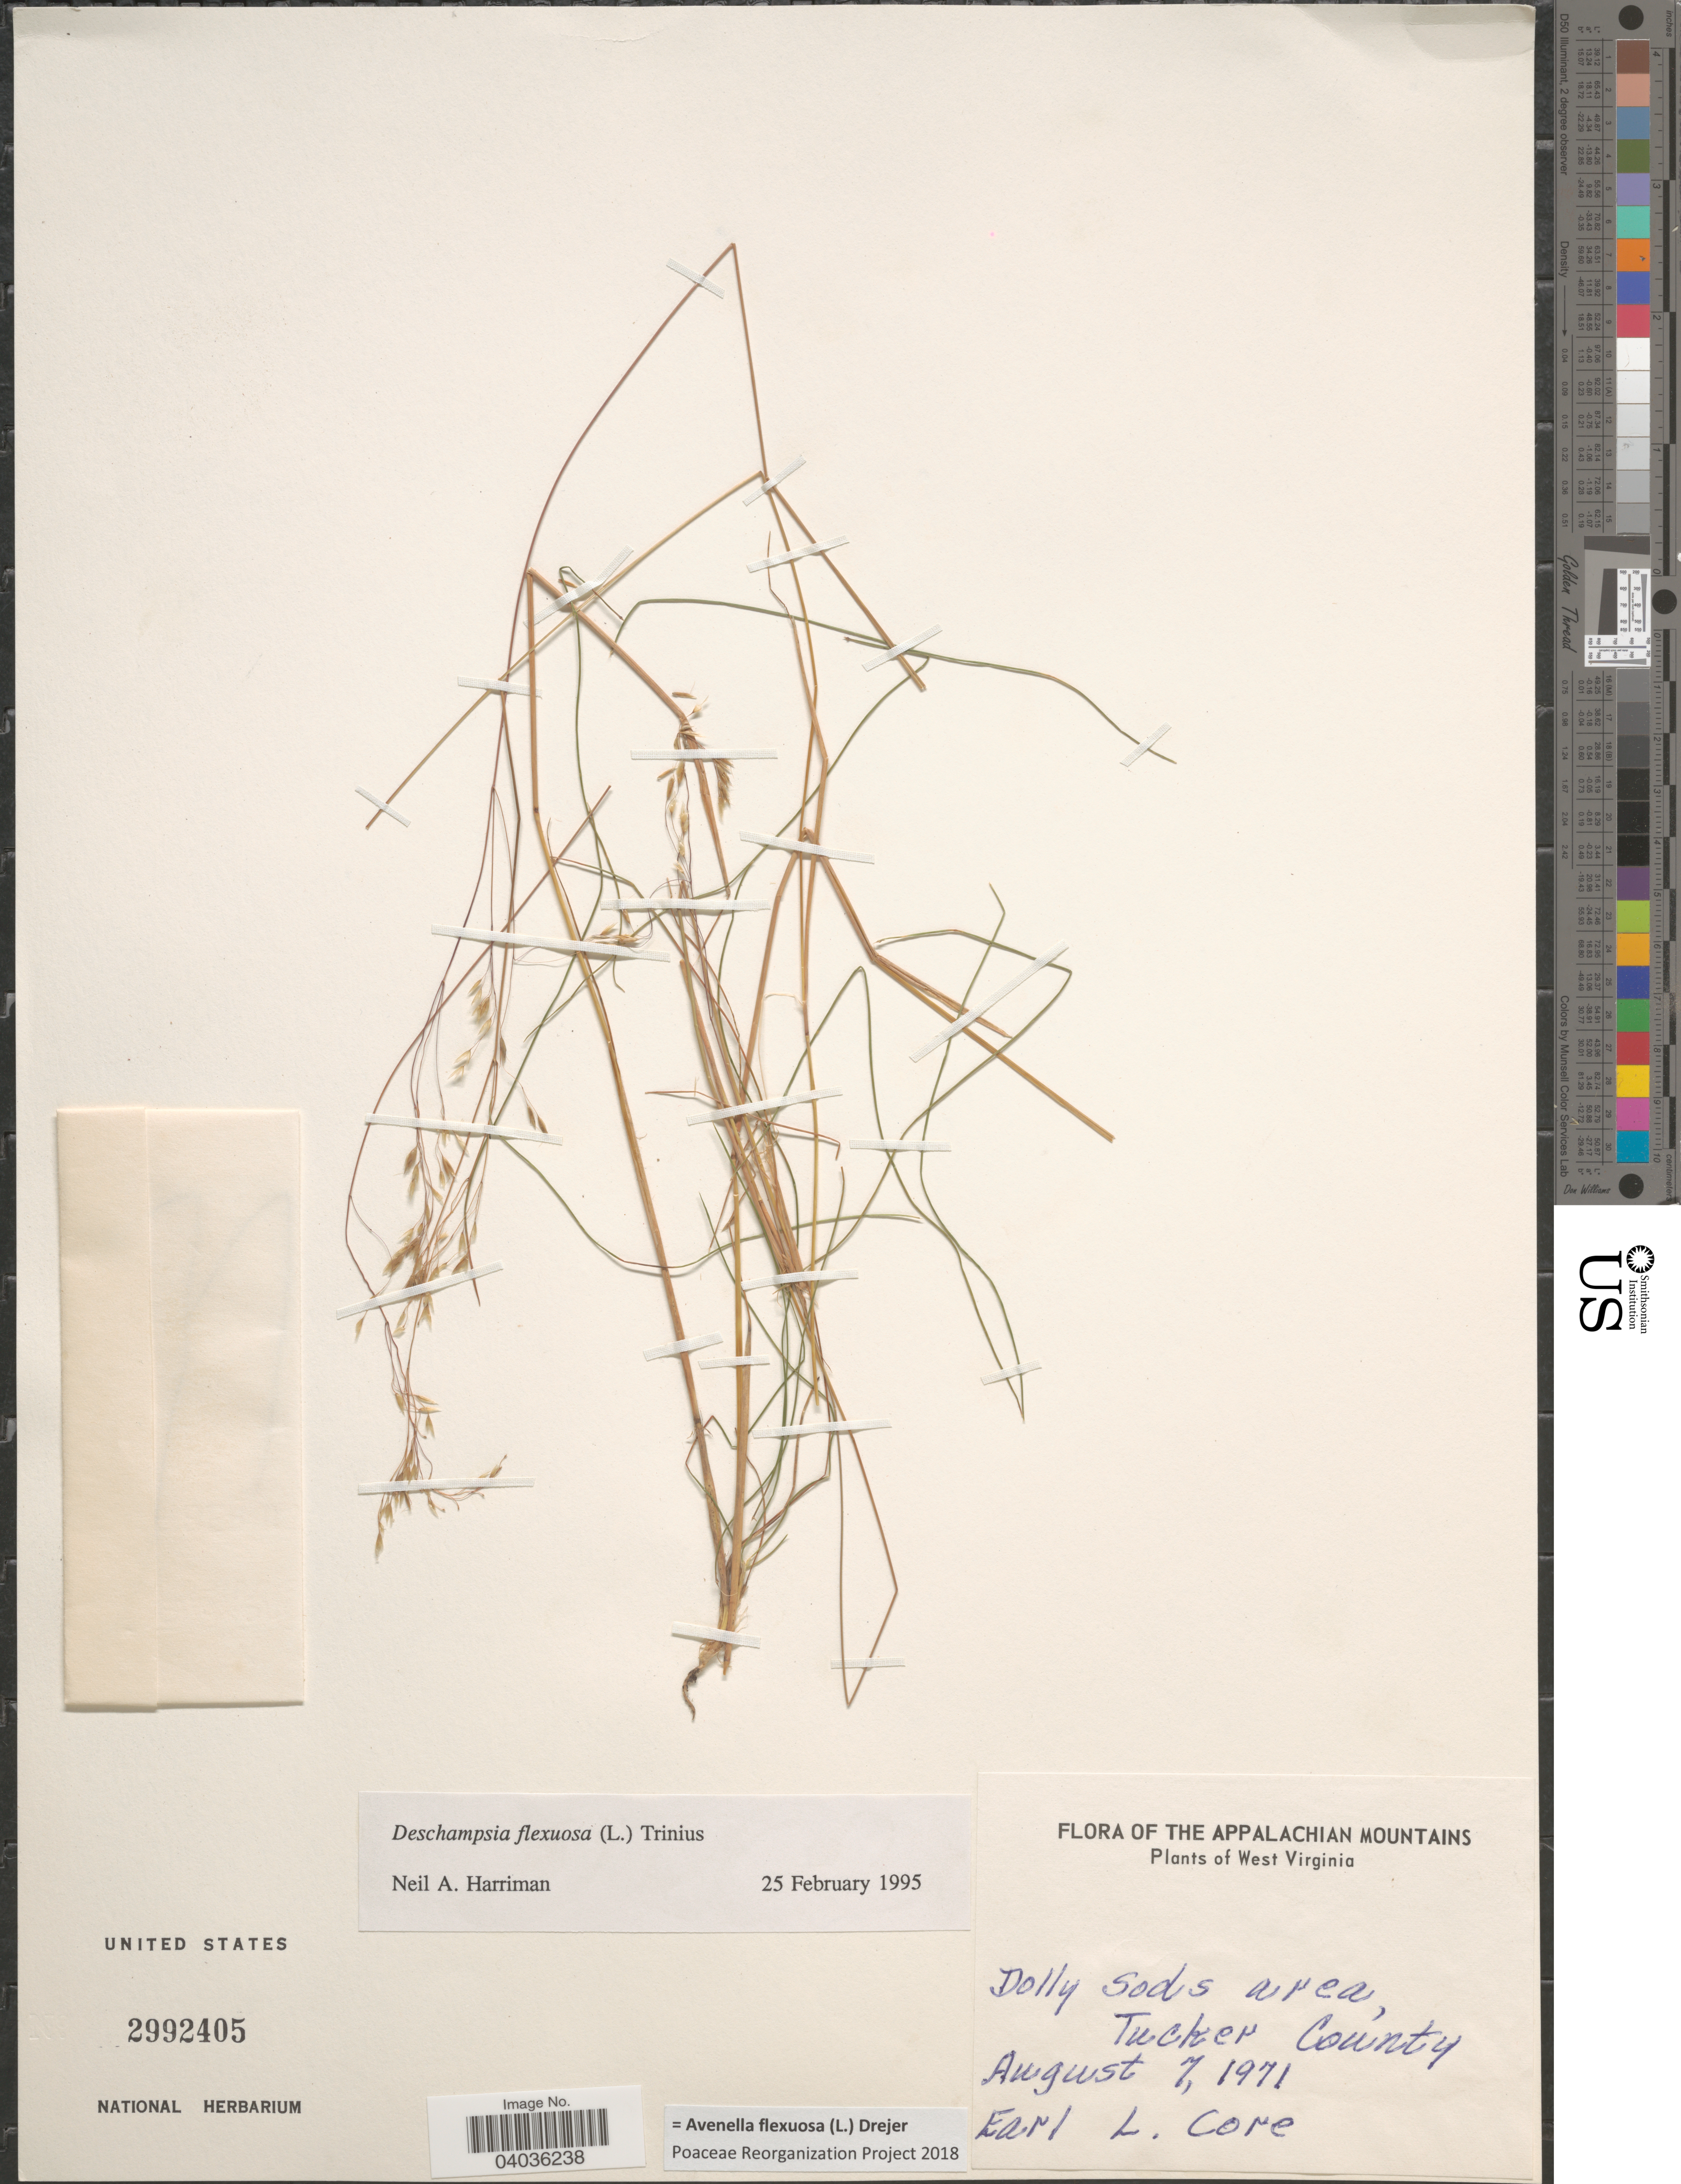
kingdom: Plantae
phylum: Tracheophyta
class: Liliopsida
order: Poales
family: Poaceae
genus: Avenella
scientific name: Avenella flexuosa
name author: (L.) Drejer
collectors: E. L. Core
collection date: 1971-08-07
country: United States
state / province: West Virginia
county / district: Tucker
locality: Appalachian Mountains. Dolly Sods area, Tucker County.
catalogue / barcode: US 2992405